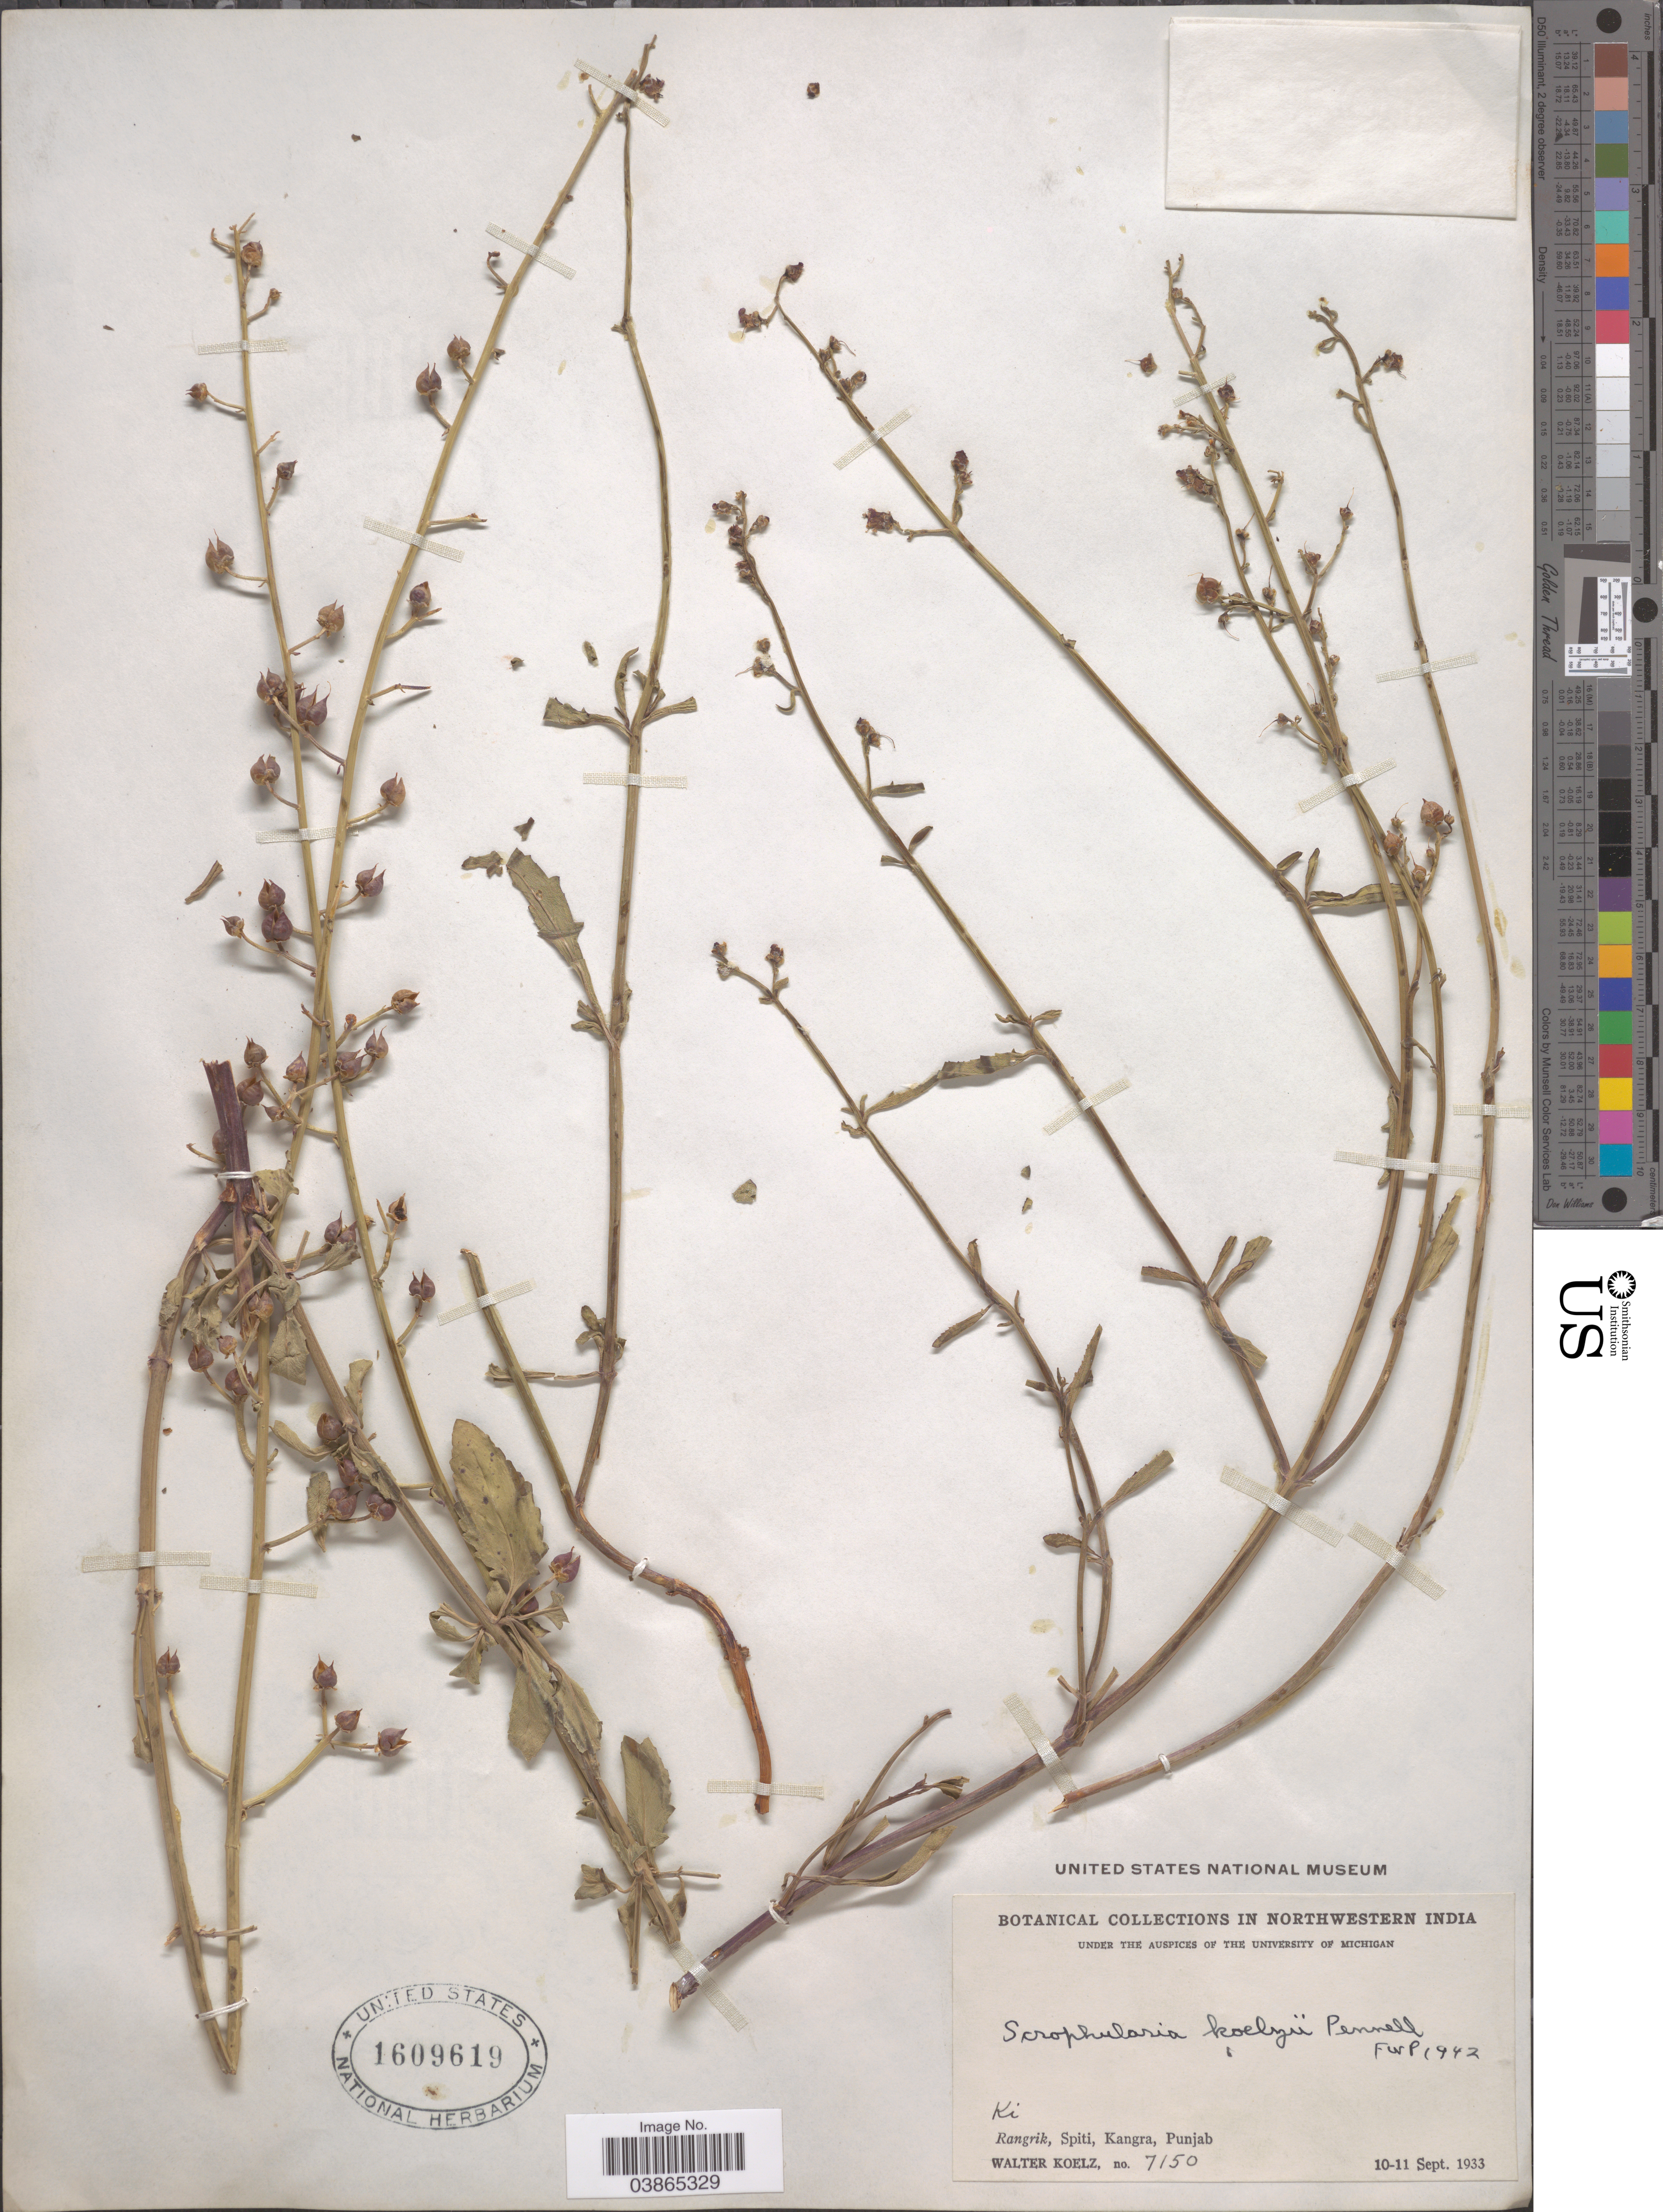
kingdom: Plantae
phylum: Tracheophyta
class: Magnoliopsida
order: Lamiales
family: Scrophulariaceae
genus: Scrophularia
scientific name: Scrophularia koelzii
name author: Pennell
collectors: W. N. Koelz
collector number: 7150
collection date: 1933-09-10/1933-09-11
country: India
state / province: Punjab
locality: Northwestern India. Ki. Rangrik, Spiti, Kangra.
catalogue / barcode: US 1609619